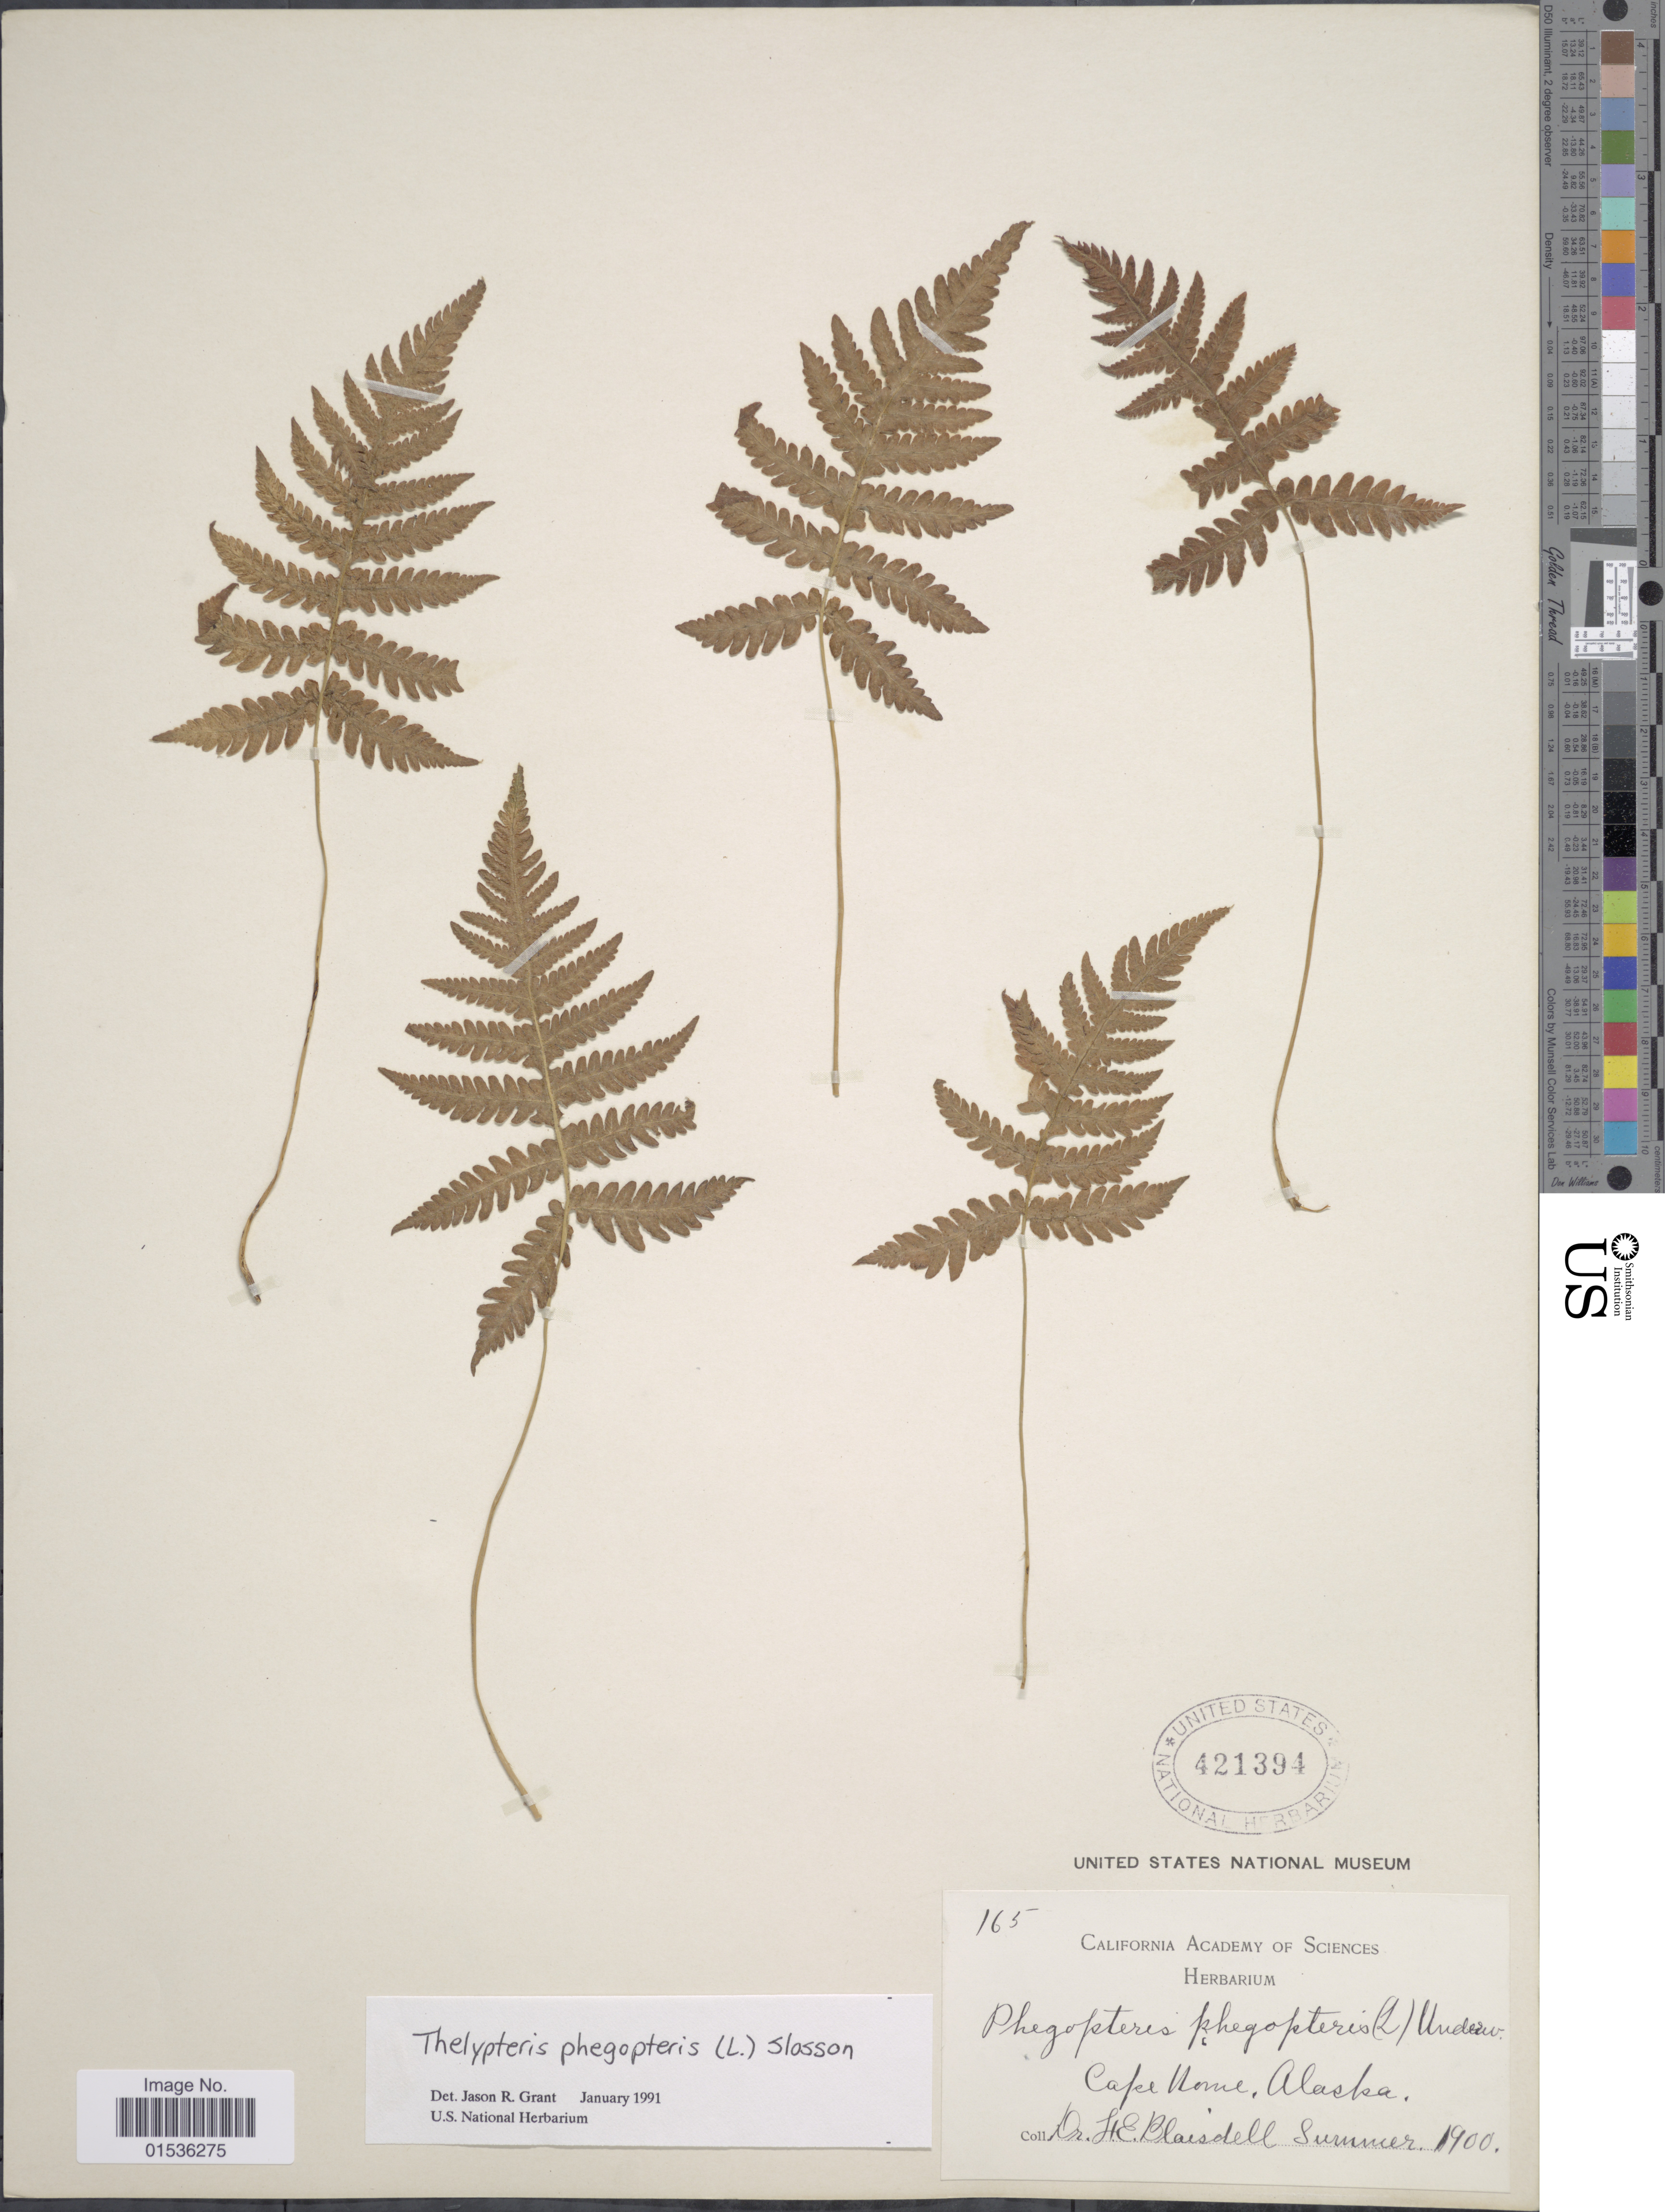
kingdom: Plantae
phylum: Tracheophyta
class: Polypodiopsida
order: Polypodiales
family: Thelypteridaceae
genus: Phegopteris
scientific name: Phegopteris connectilis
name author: (Michx.) Watt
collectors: F. Blaisdell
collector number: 165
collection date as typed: Summer 1900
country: United States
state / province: Alaska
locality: Cape Nome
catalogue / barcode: US 421394